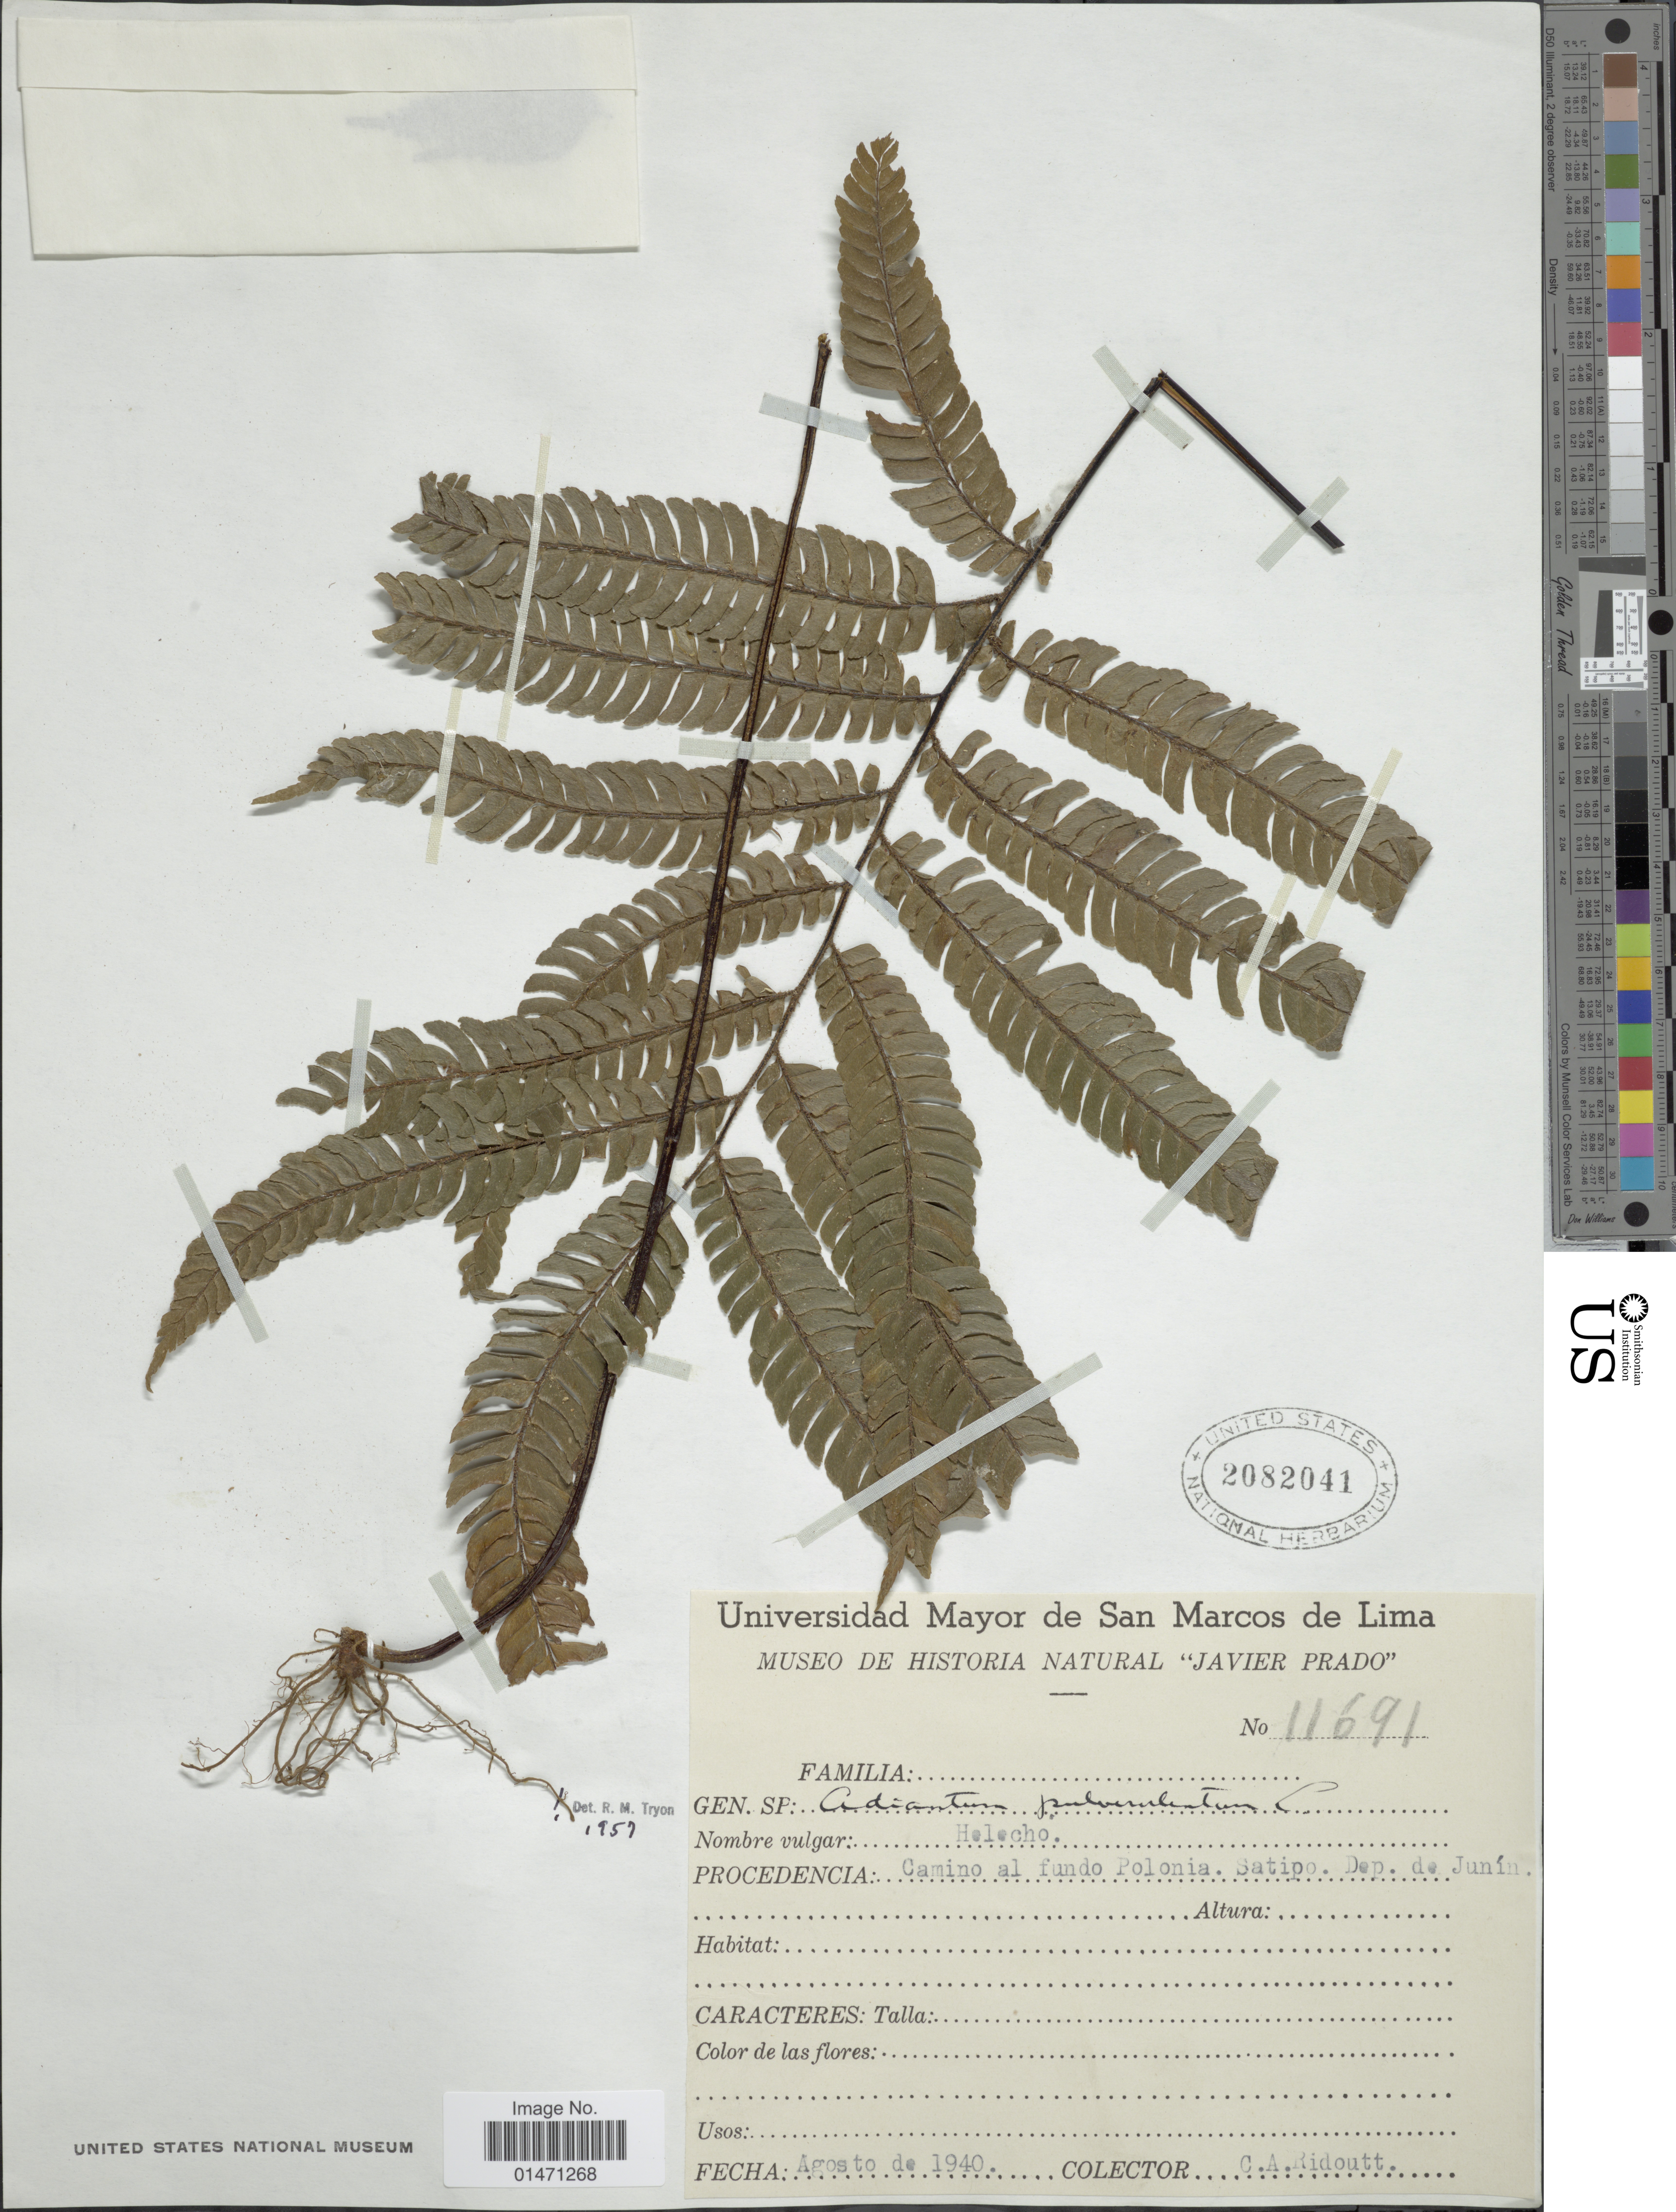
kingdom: Plantae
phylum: Tracheophyta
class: Polypodiopsida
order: Polypodiales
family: Pteridaceae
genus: Adiantum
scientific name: Adiantum pulverulentum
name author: L.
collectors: C. Ridoutt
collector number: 11691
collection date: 1940-08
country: Peru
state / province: Junín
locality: Procedencia: camino al fundo Polonia Satipo, Dep. de Junin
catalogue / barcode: US 2082041